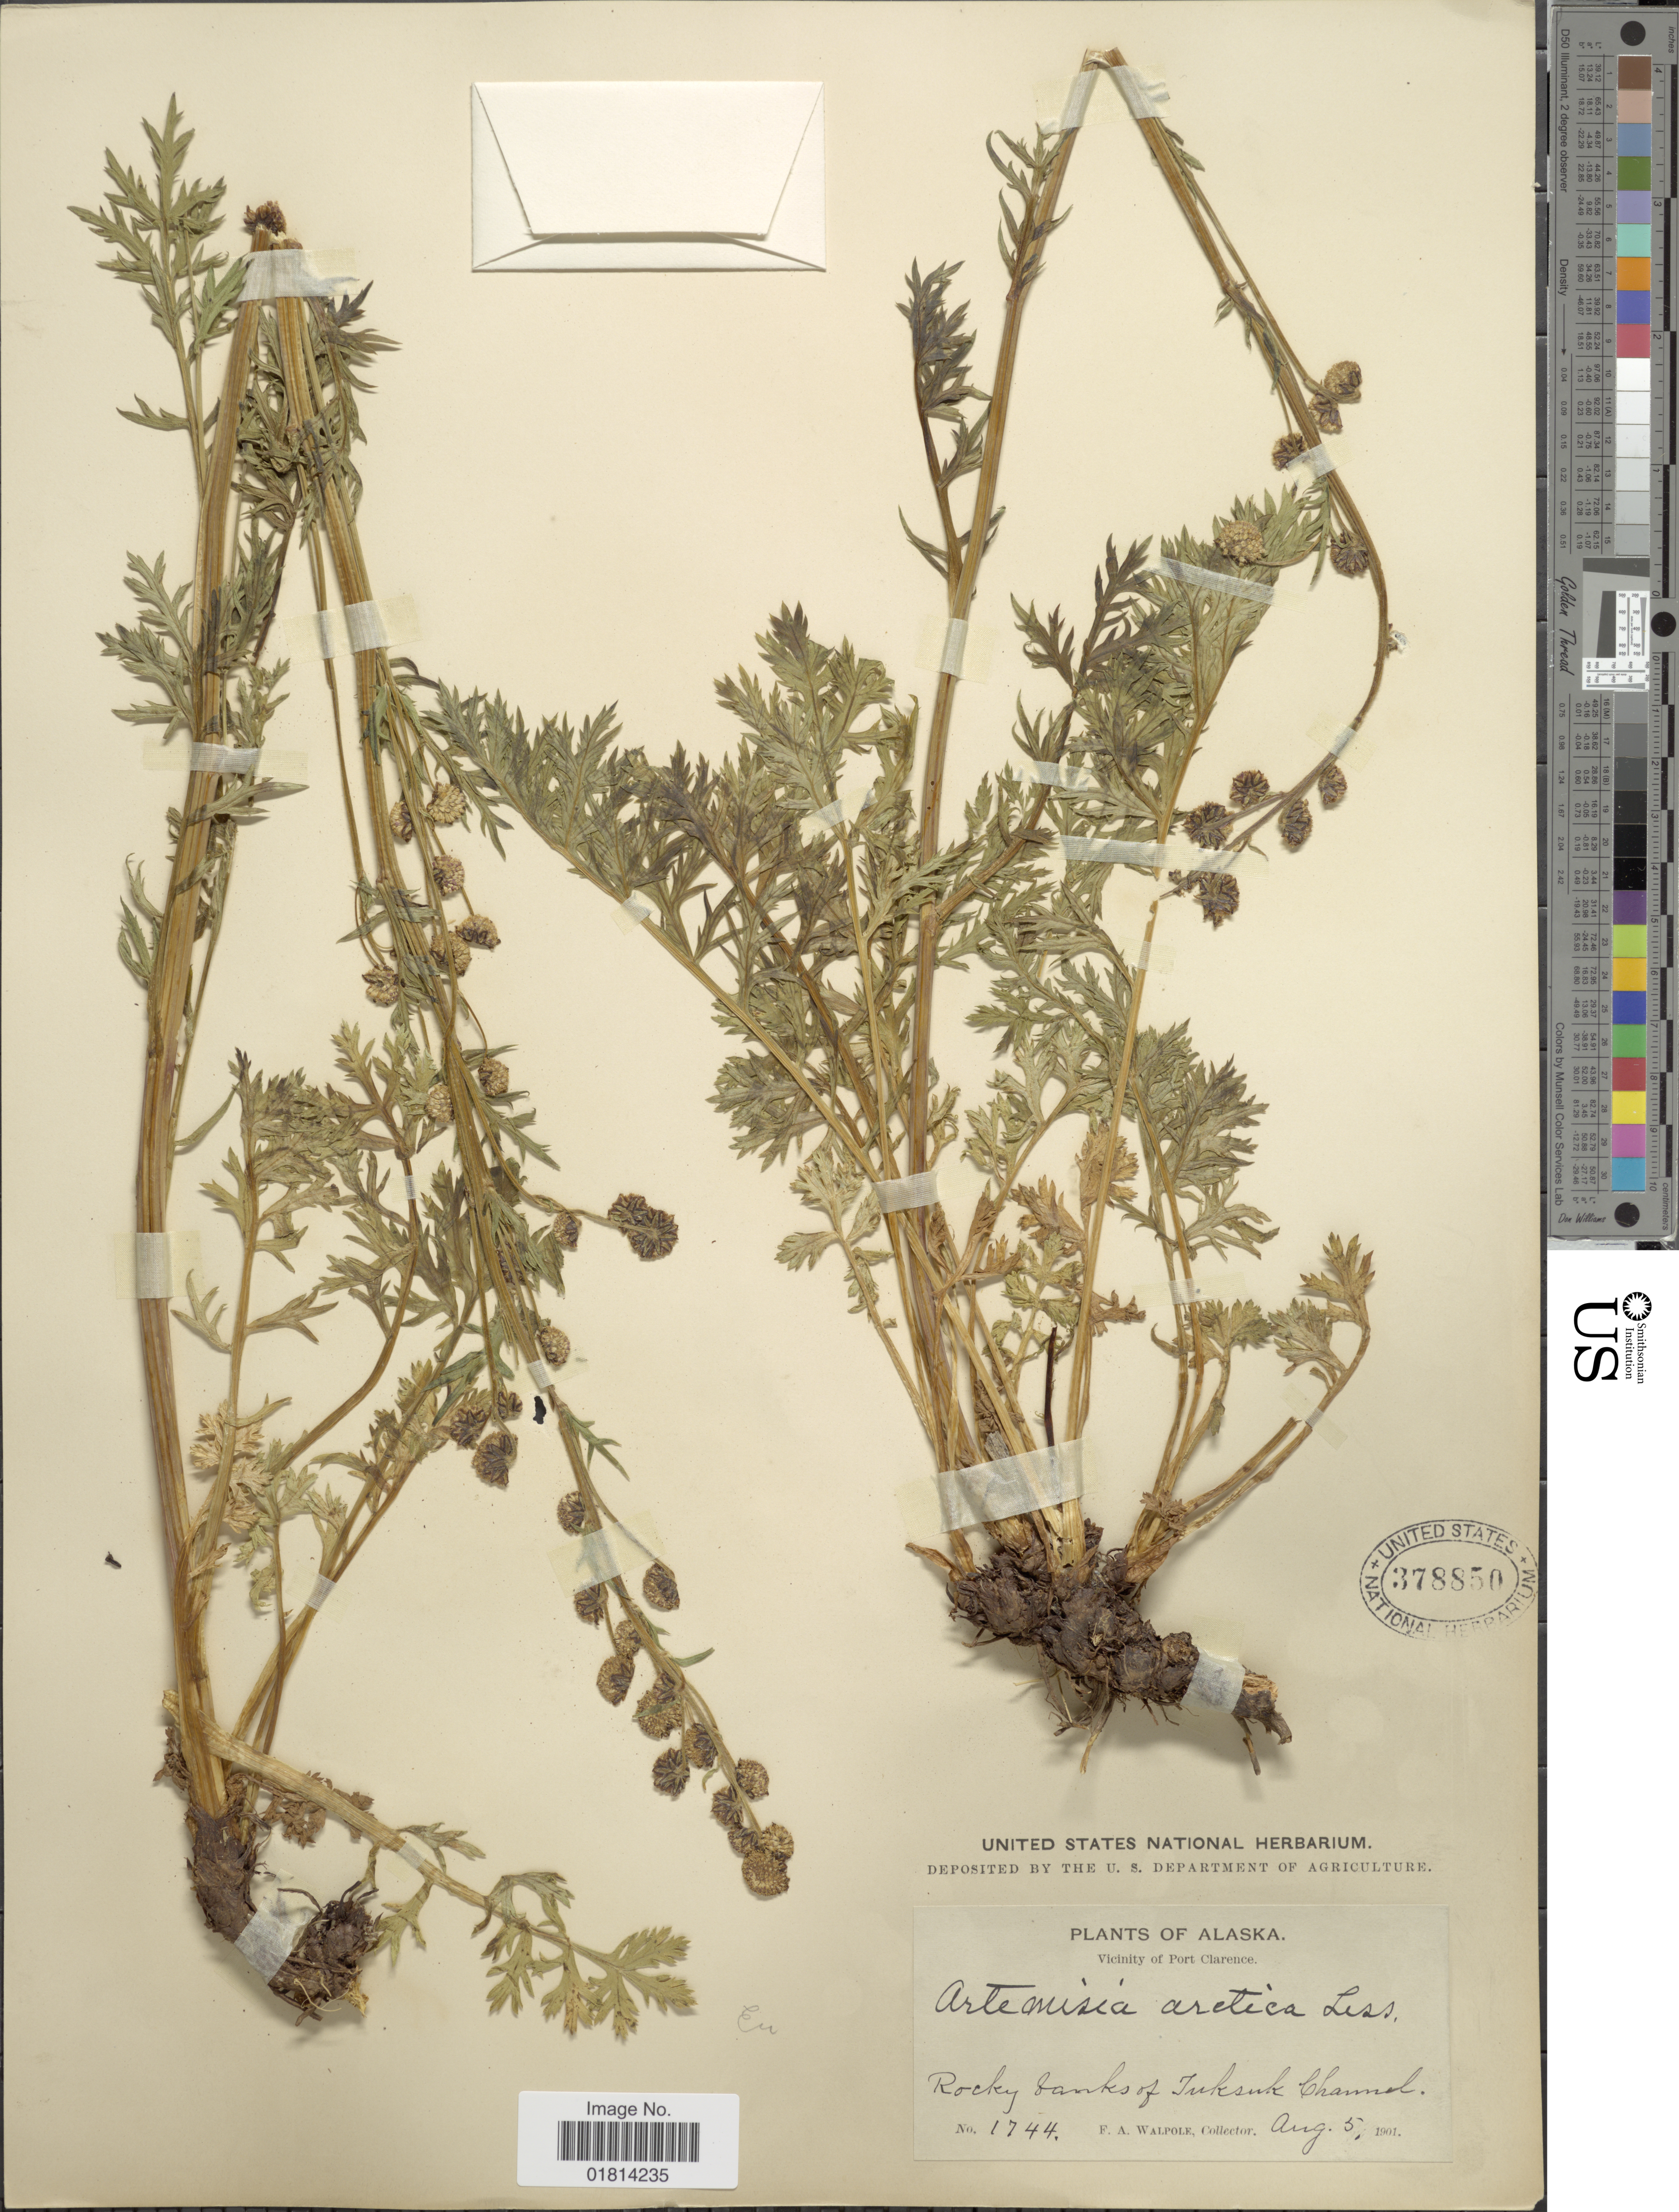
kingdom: Plantae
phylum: Tracheophyta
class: Magnoliopsida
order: Asterales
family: Asteraceae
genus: Artemisia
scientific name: Artemisia arctica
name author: Less.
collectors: F. Walpole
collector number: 1744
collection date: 1901-08-05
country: United States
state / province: Alaska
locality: Vicinity of Port Clarence. Rocky banks of Tuksuk Channel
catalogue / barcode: US 378850